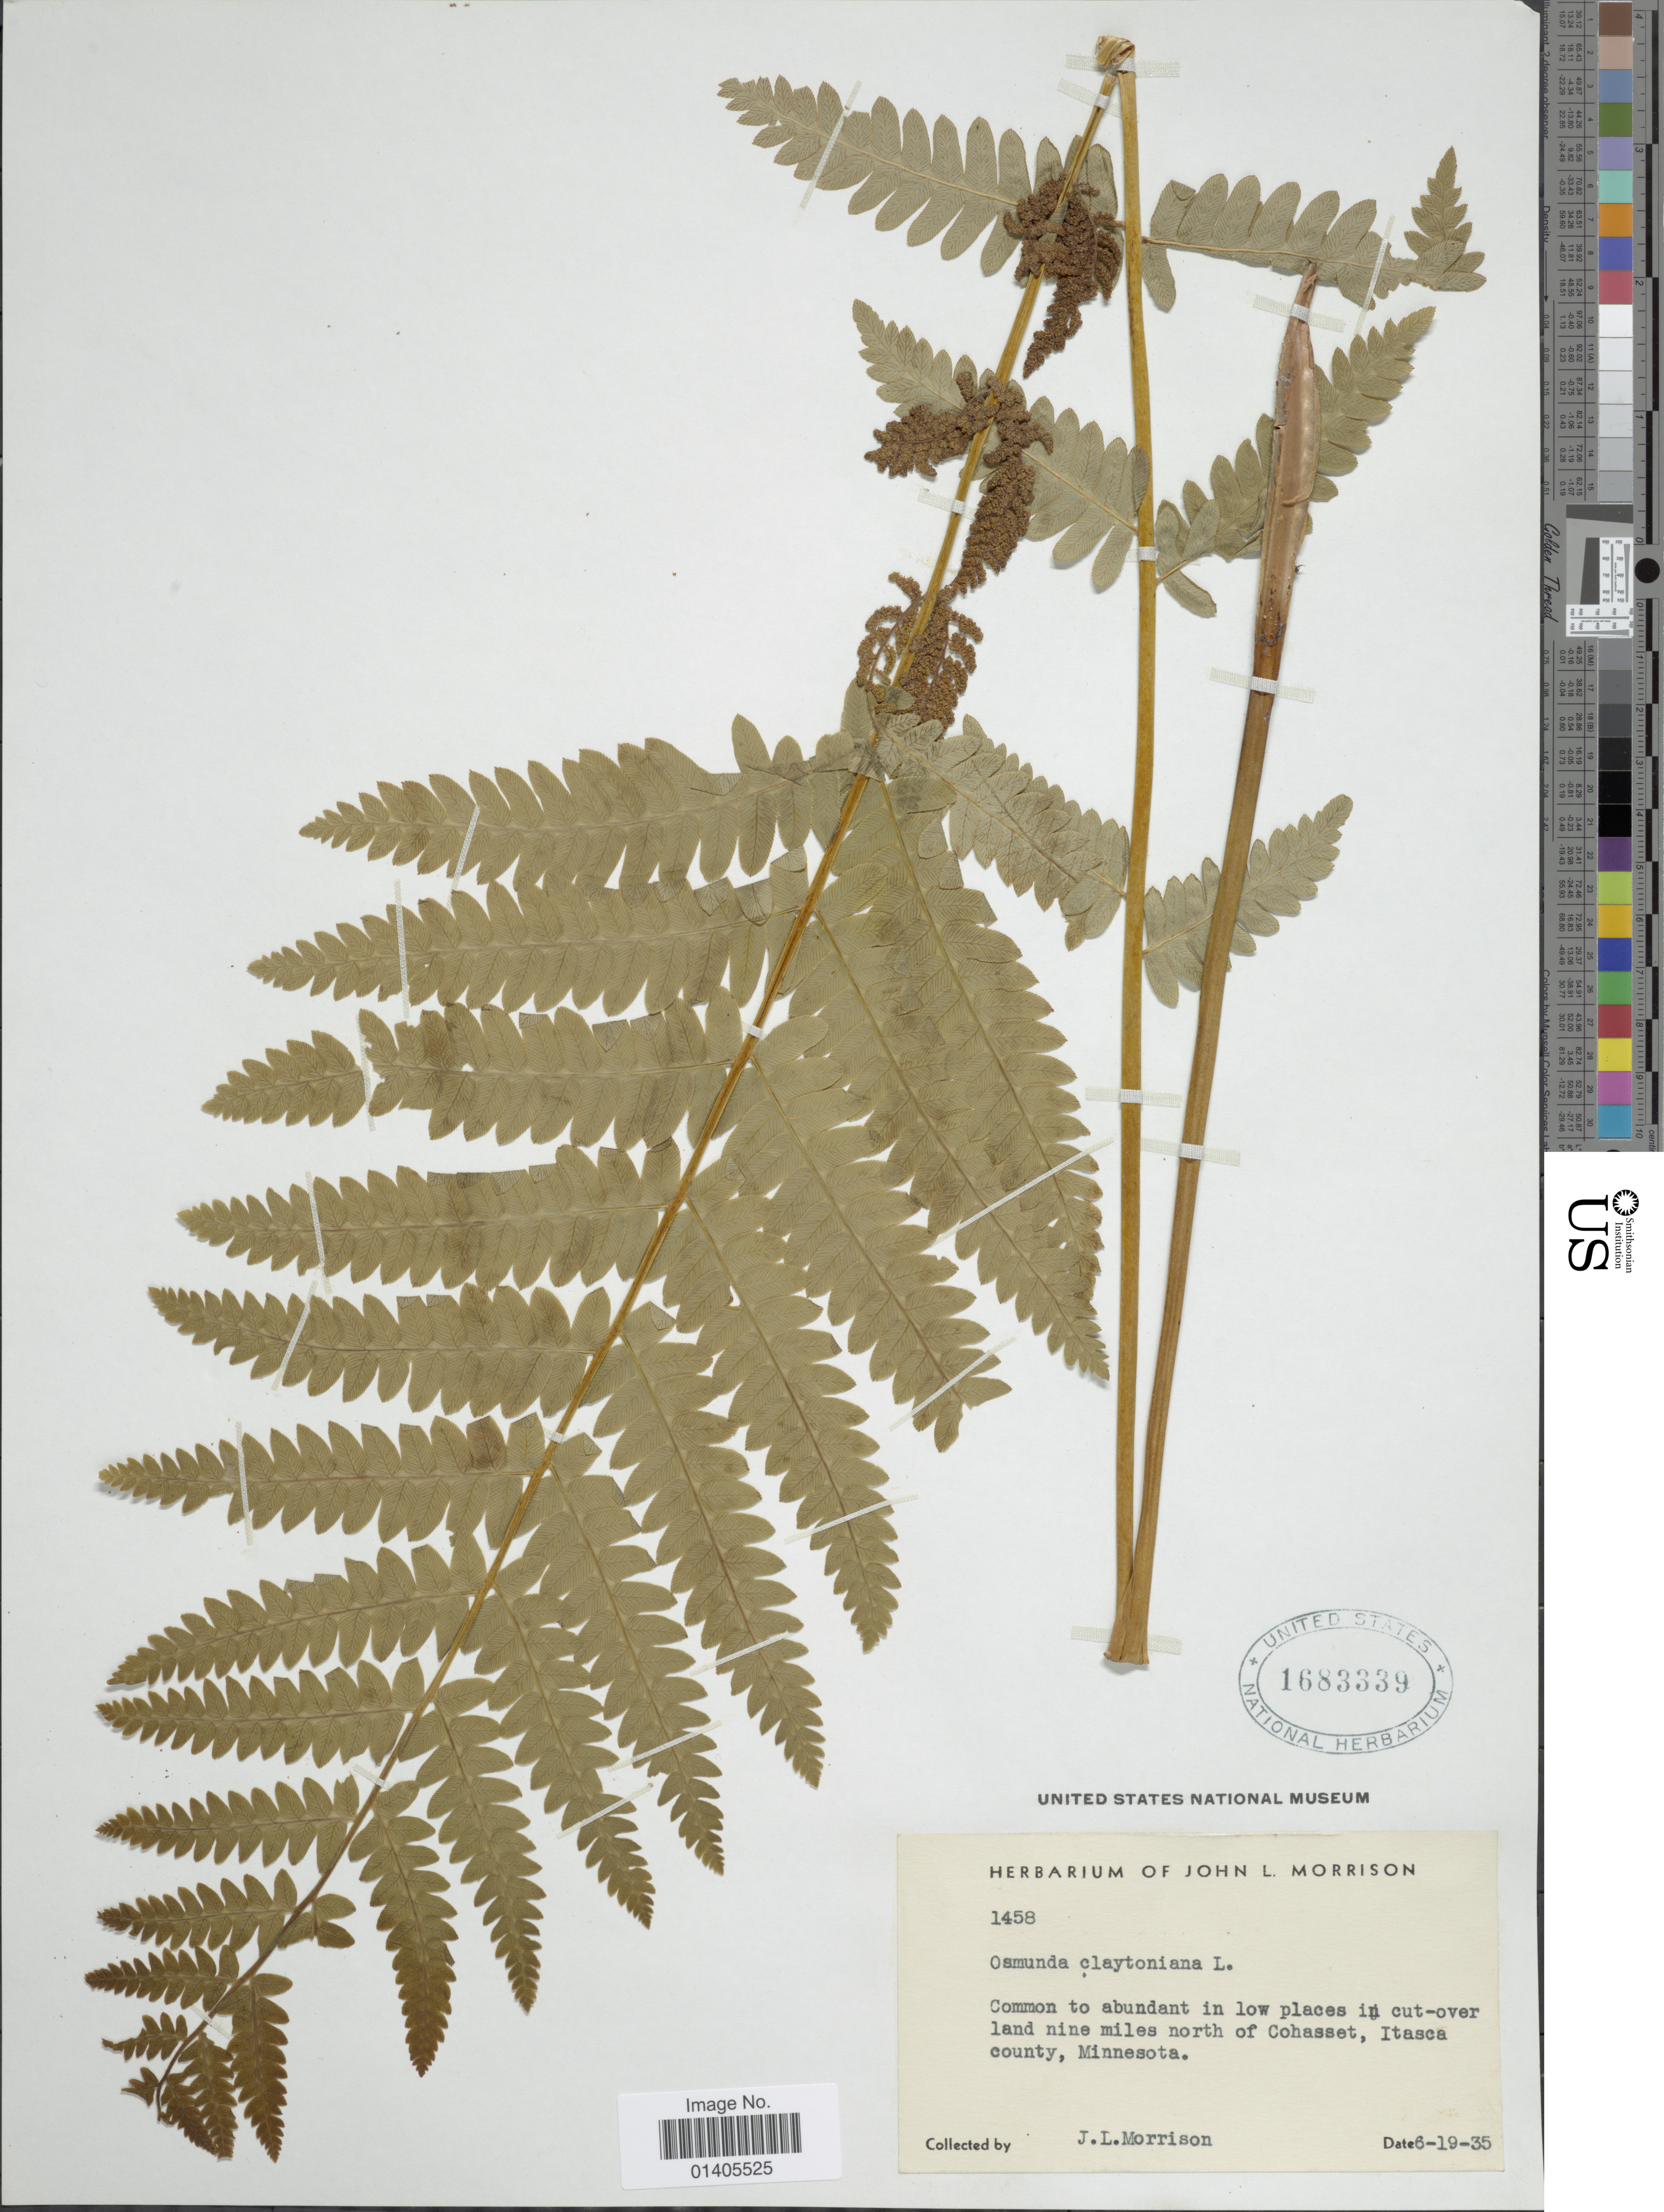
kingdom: Plantae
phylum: Tracheophyta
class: Polypodiopsida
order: Osmundales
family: Osmundaceae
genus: Osmunda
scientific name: Osmunda claytoniana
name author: (L.) Tagawa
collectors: J. L. Morrison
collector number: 1458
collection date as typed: Transcribed d/m/y: 19/6/35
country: United States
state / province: Minnesota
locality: Common to abundant in low places in cut-over land nine miles north of Cohasser, Itasca county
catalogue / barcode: US 1683339